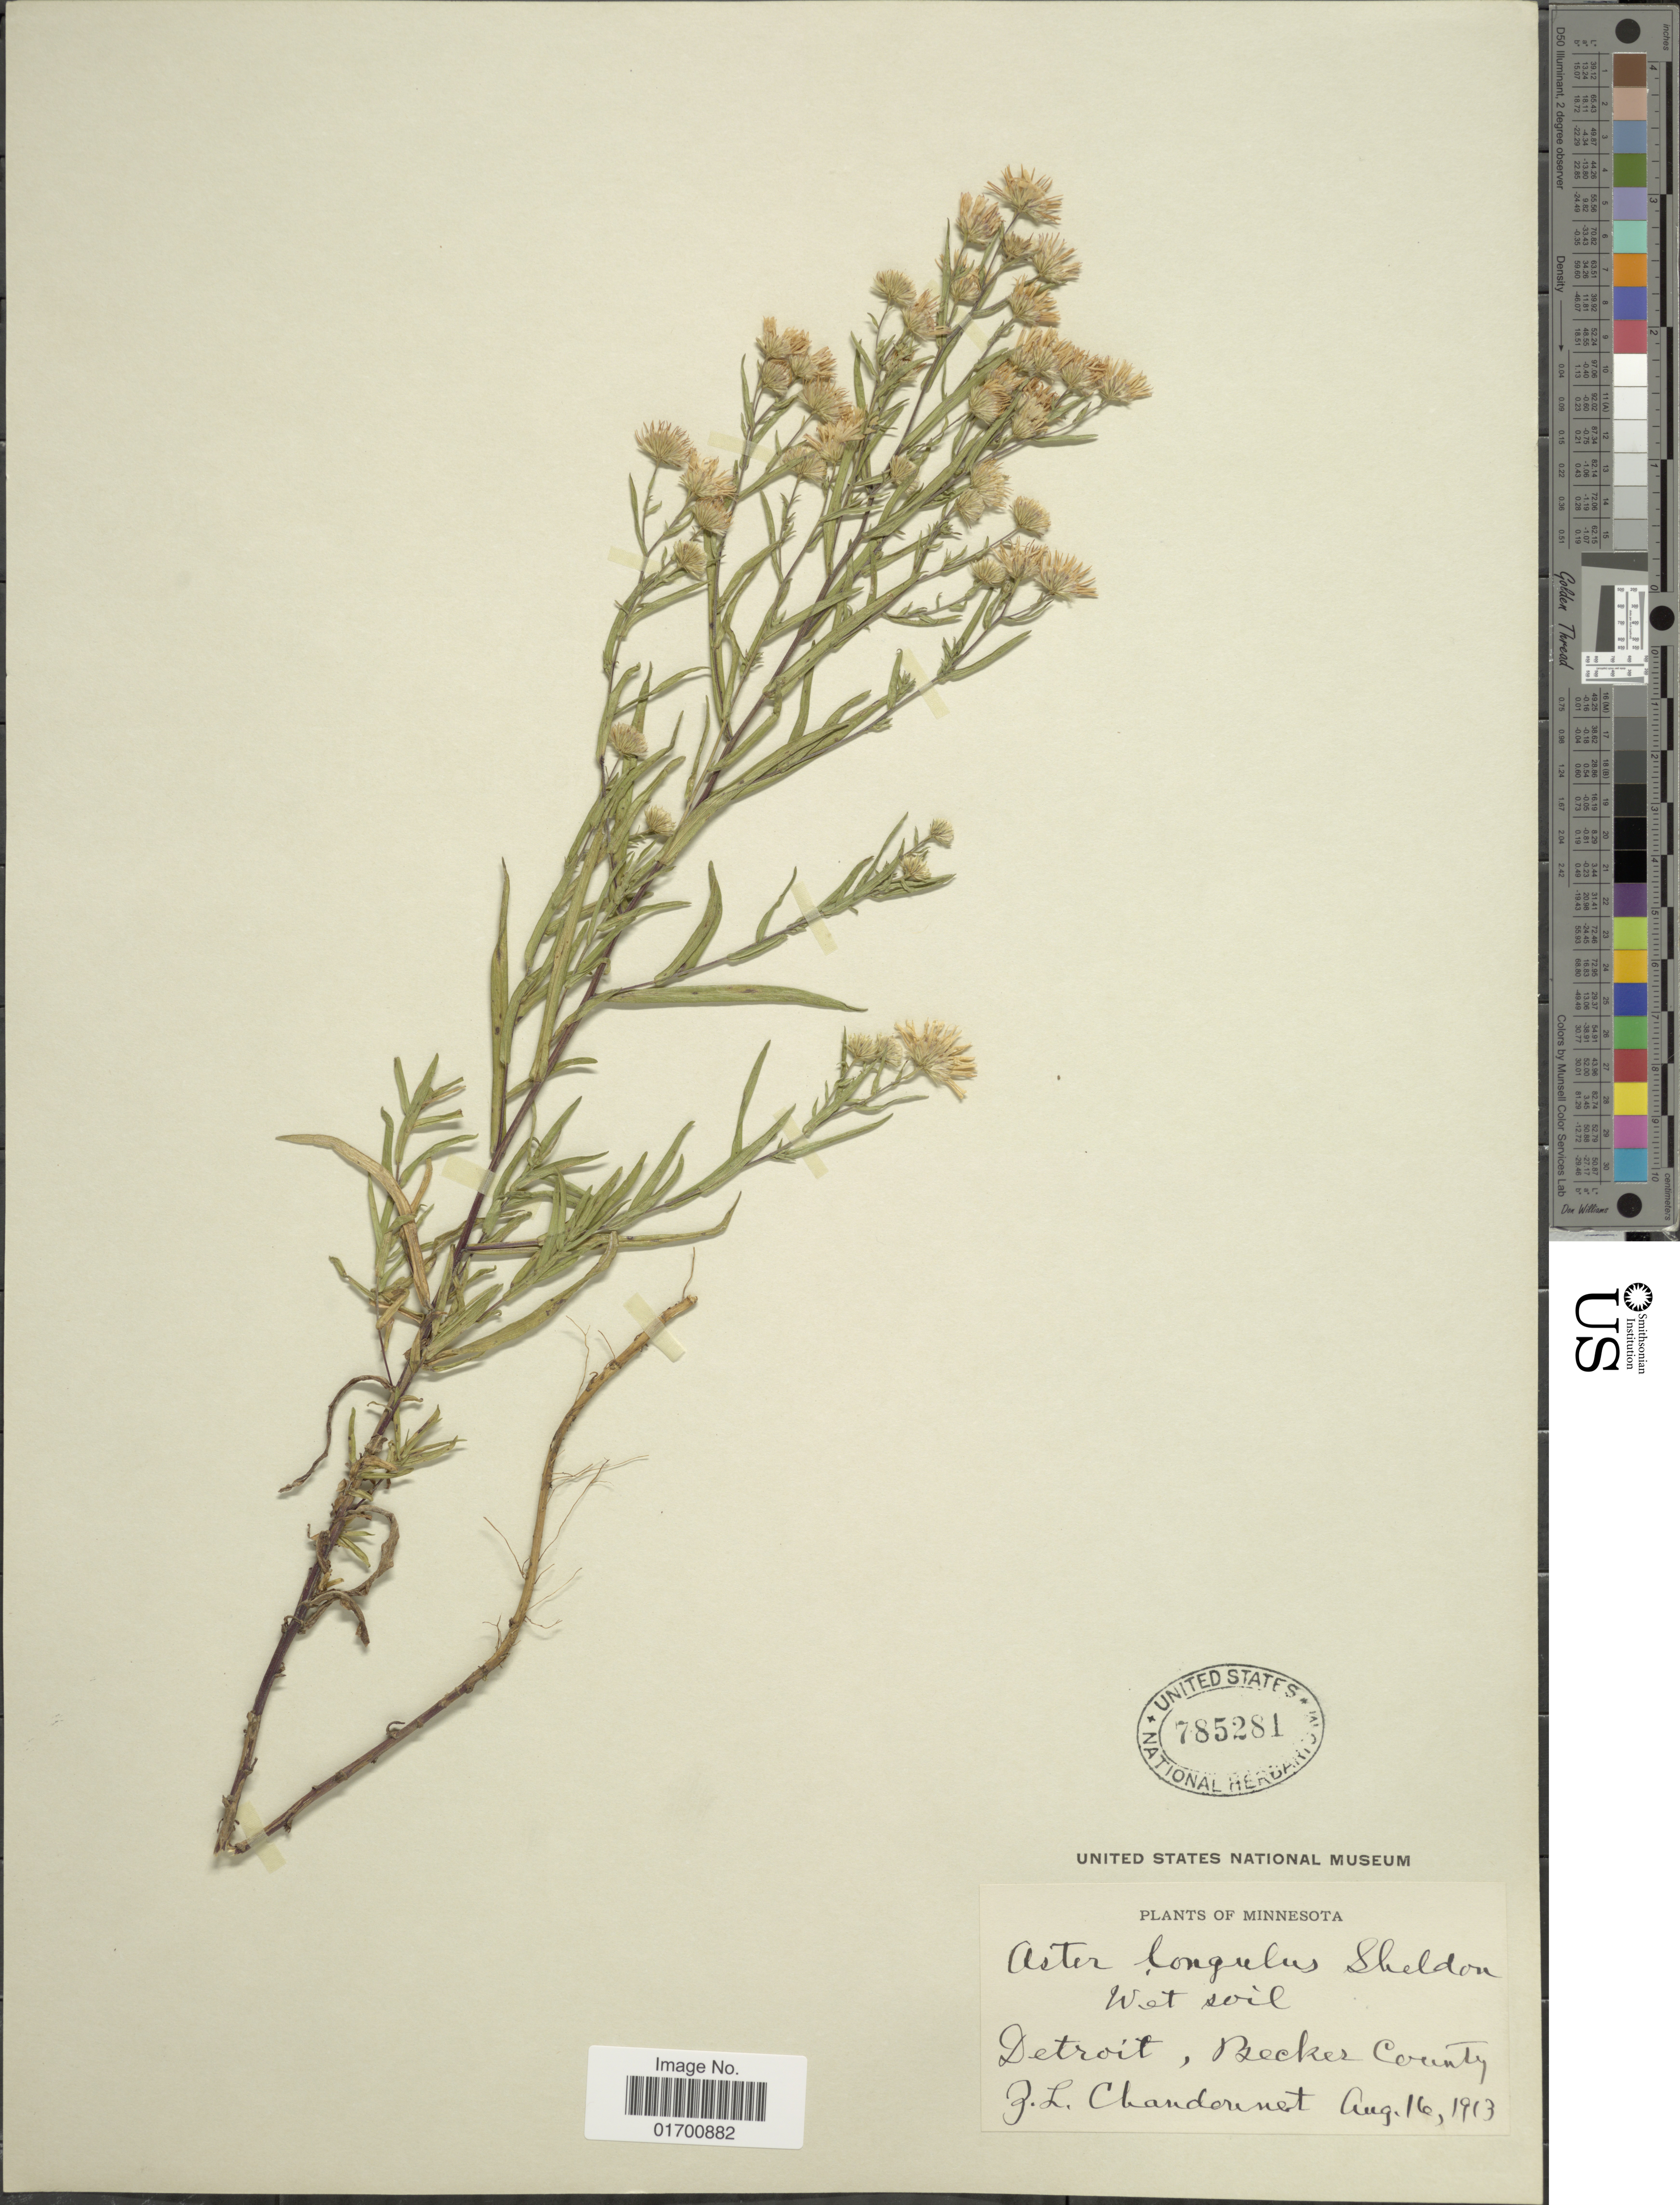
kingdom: Plantae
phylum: Tracheophyta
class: Magnoliopsida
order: Asterales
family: Asteraceae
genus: Symphyotrichum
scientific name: Symphyotrichum x longulum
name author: (E. Sheld.) G.L. Nesom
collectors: Z. Chandonnet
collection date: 1913-08-16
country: United States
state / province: Minnesota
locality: Detroit, Becker County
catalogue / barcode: US 785281